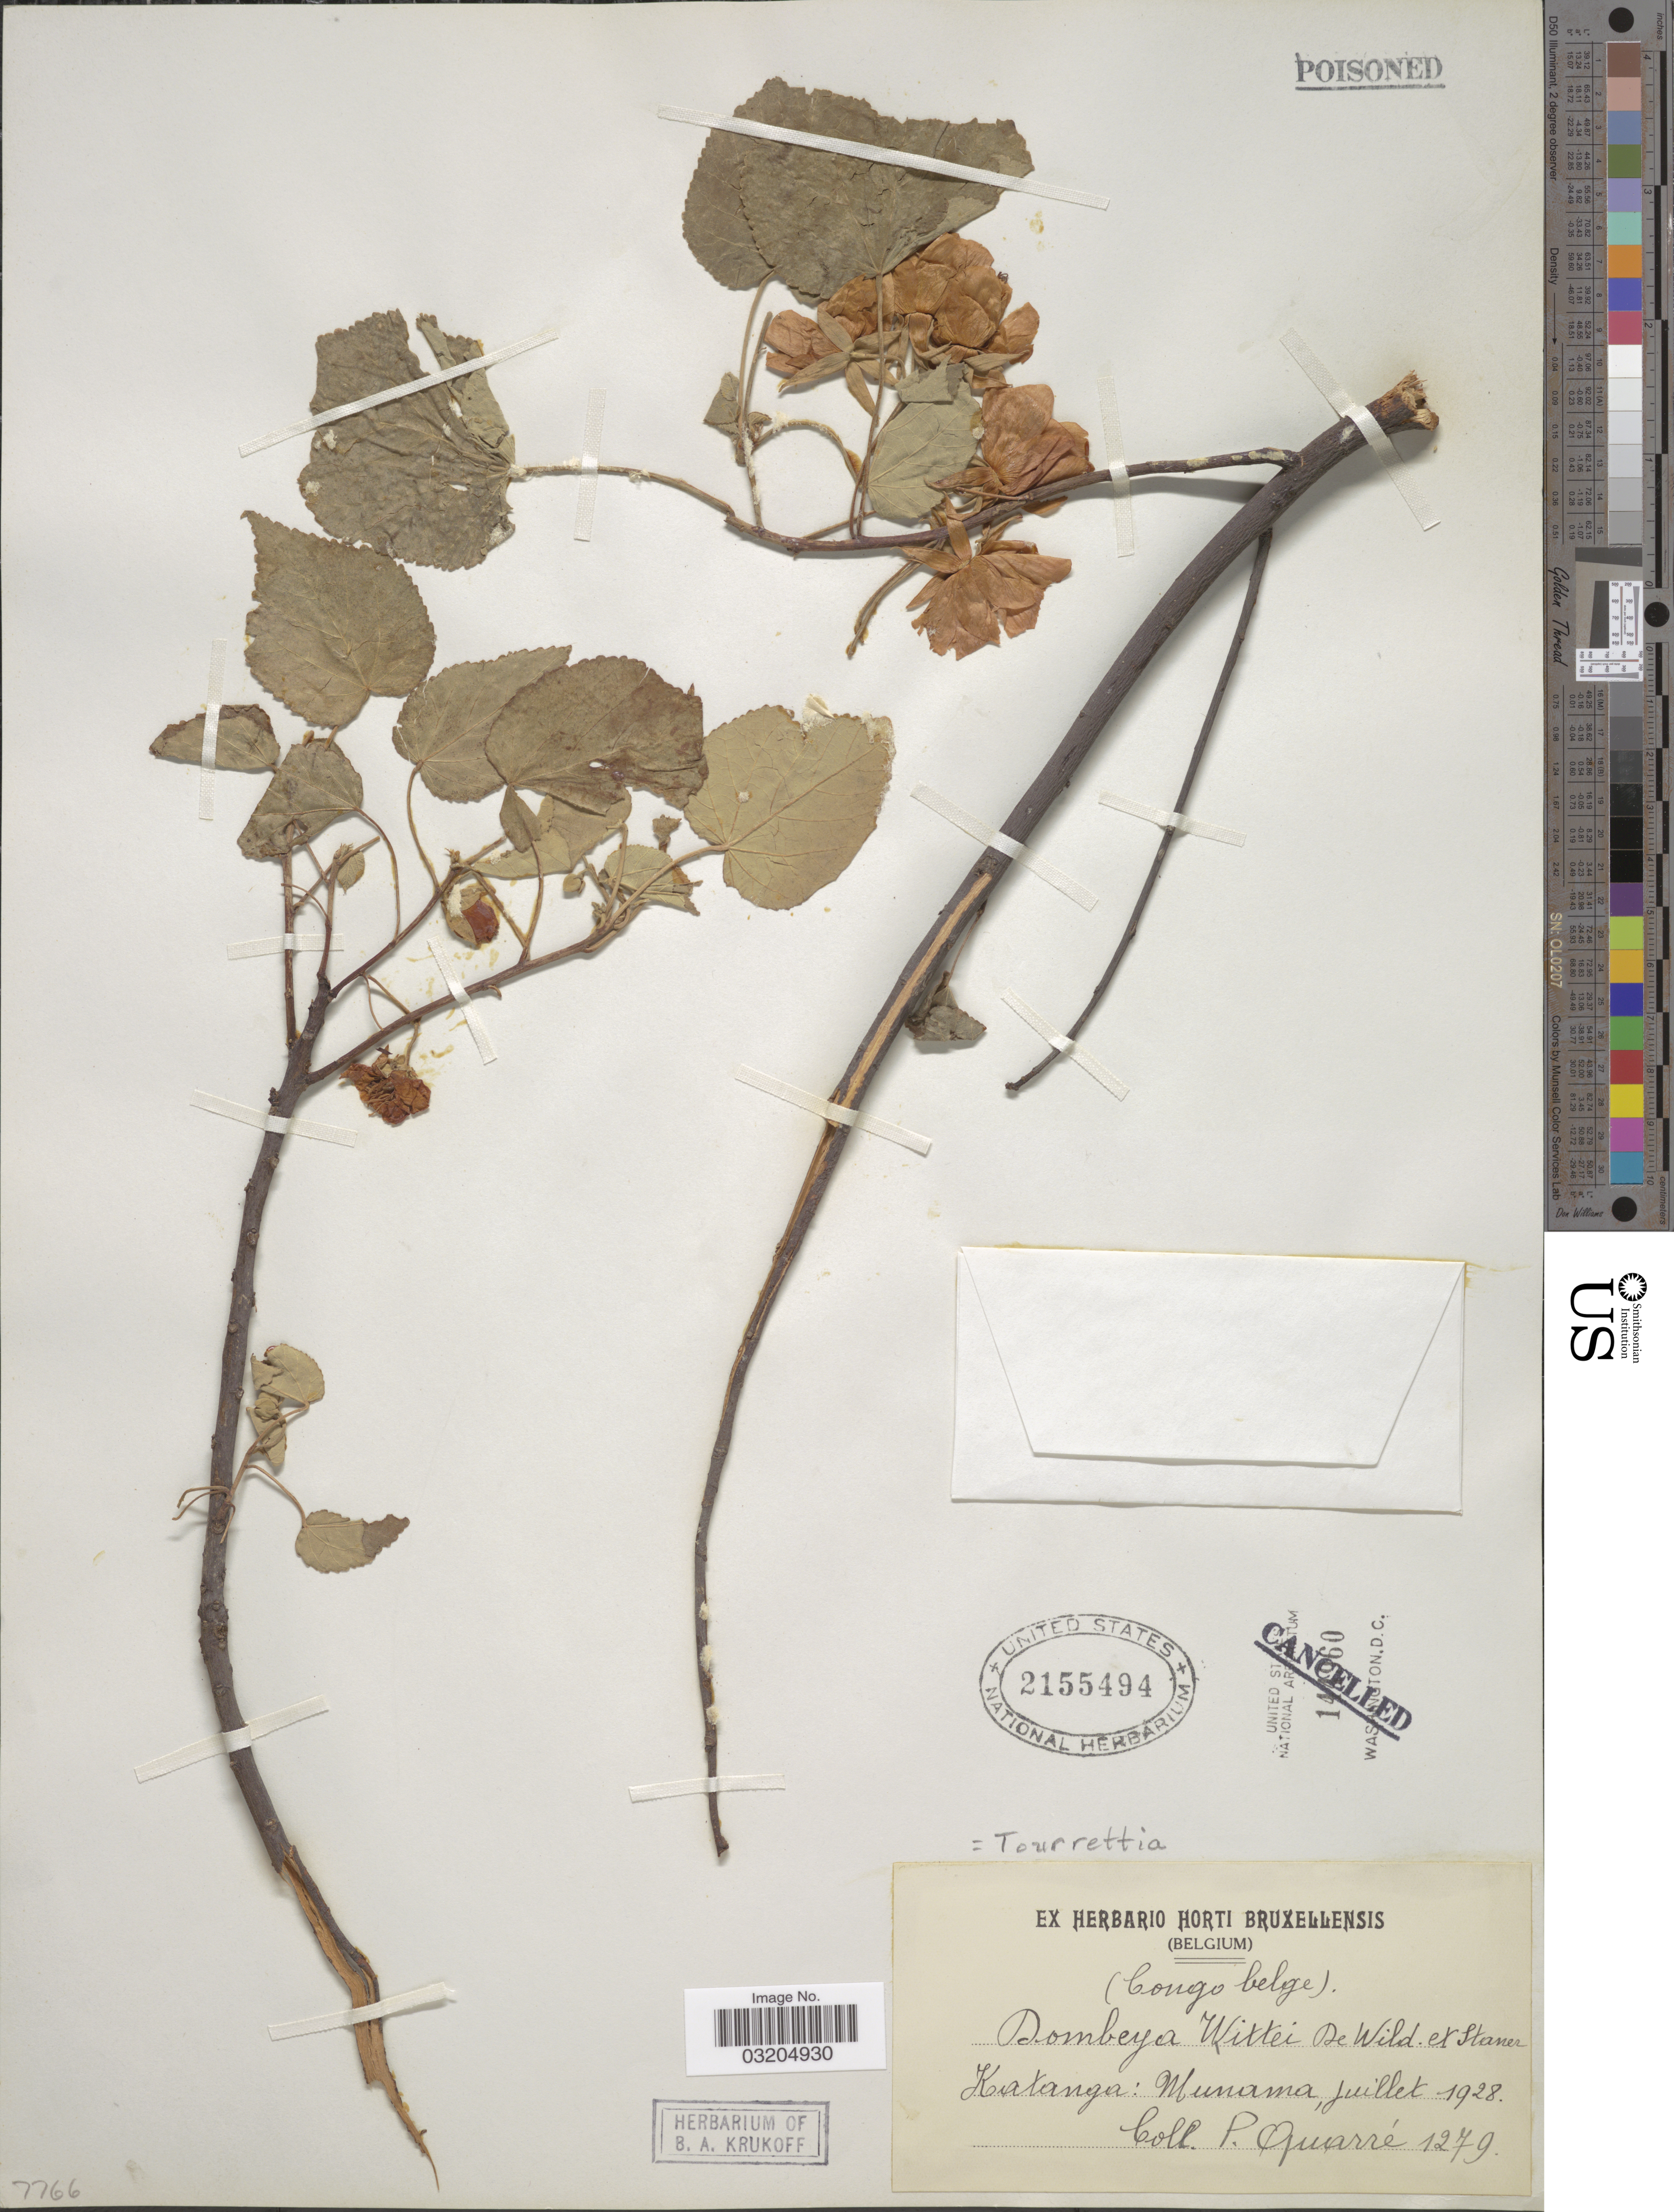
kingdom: Plantae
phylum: Tracheophyta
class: Magnoliopsida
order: Malvales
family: Malvaceae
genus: Dombeya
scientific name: Dombeya wittei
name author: De Wild. & Staner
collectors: P. Quarre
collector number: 1279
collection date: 1928-07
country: Congo, Democratic Republic of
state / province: Haut-Katanga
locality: Congo Belge. Munama.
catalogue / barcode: US 2155494